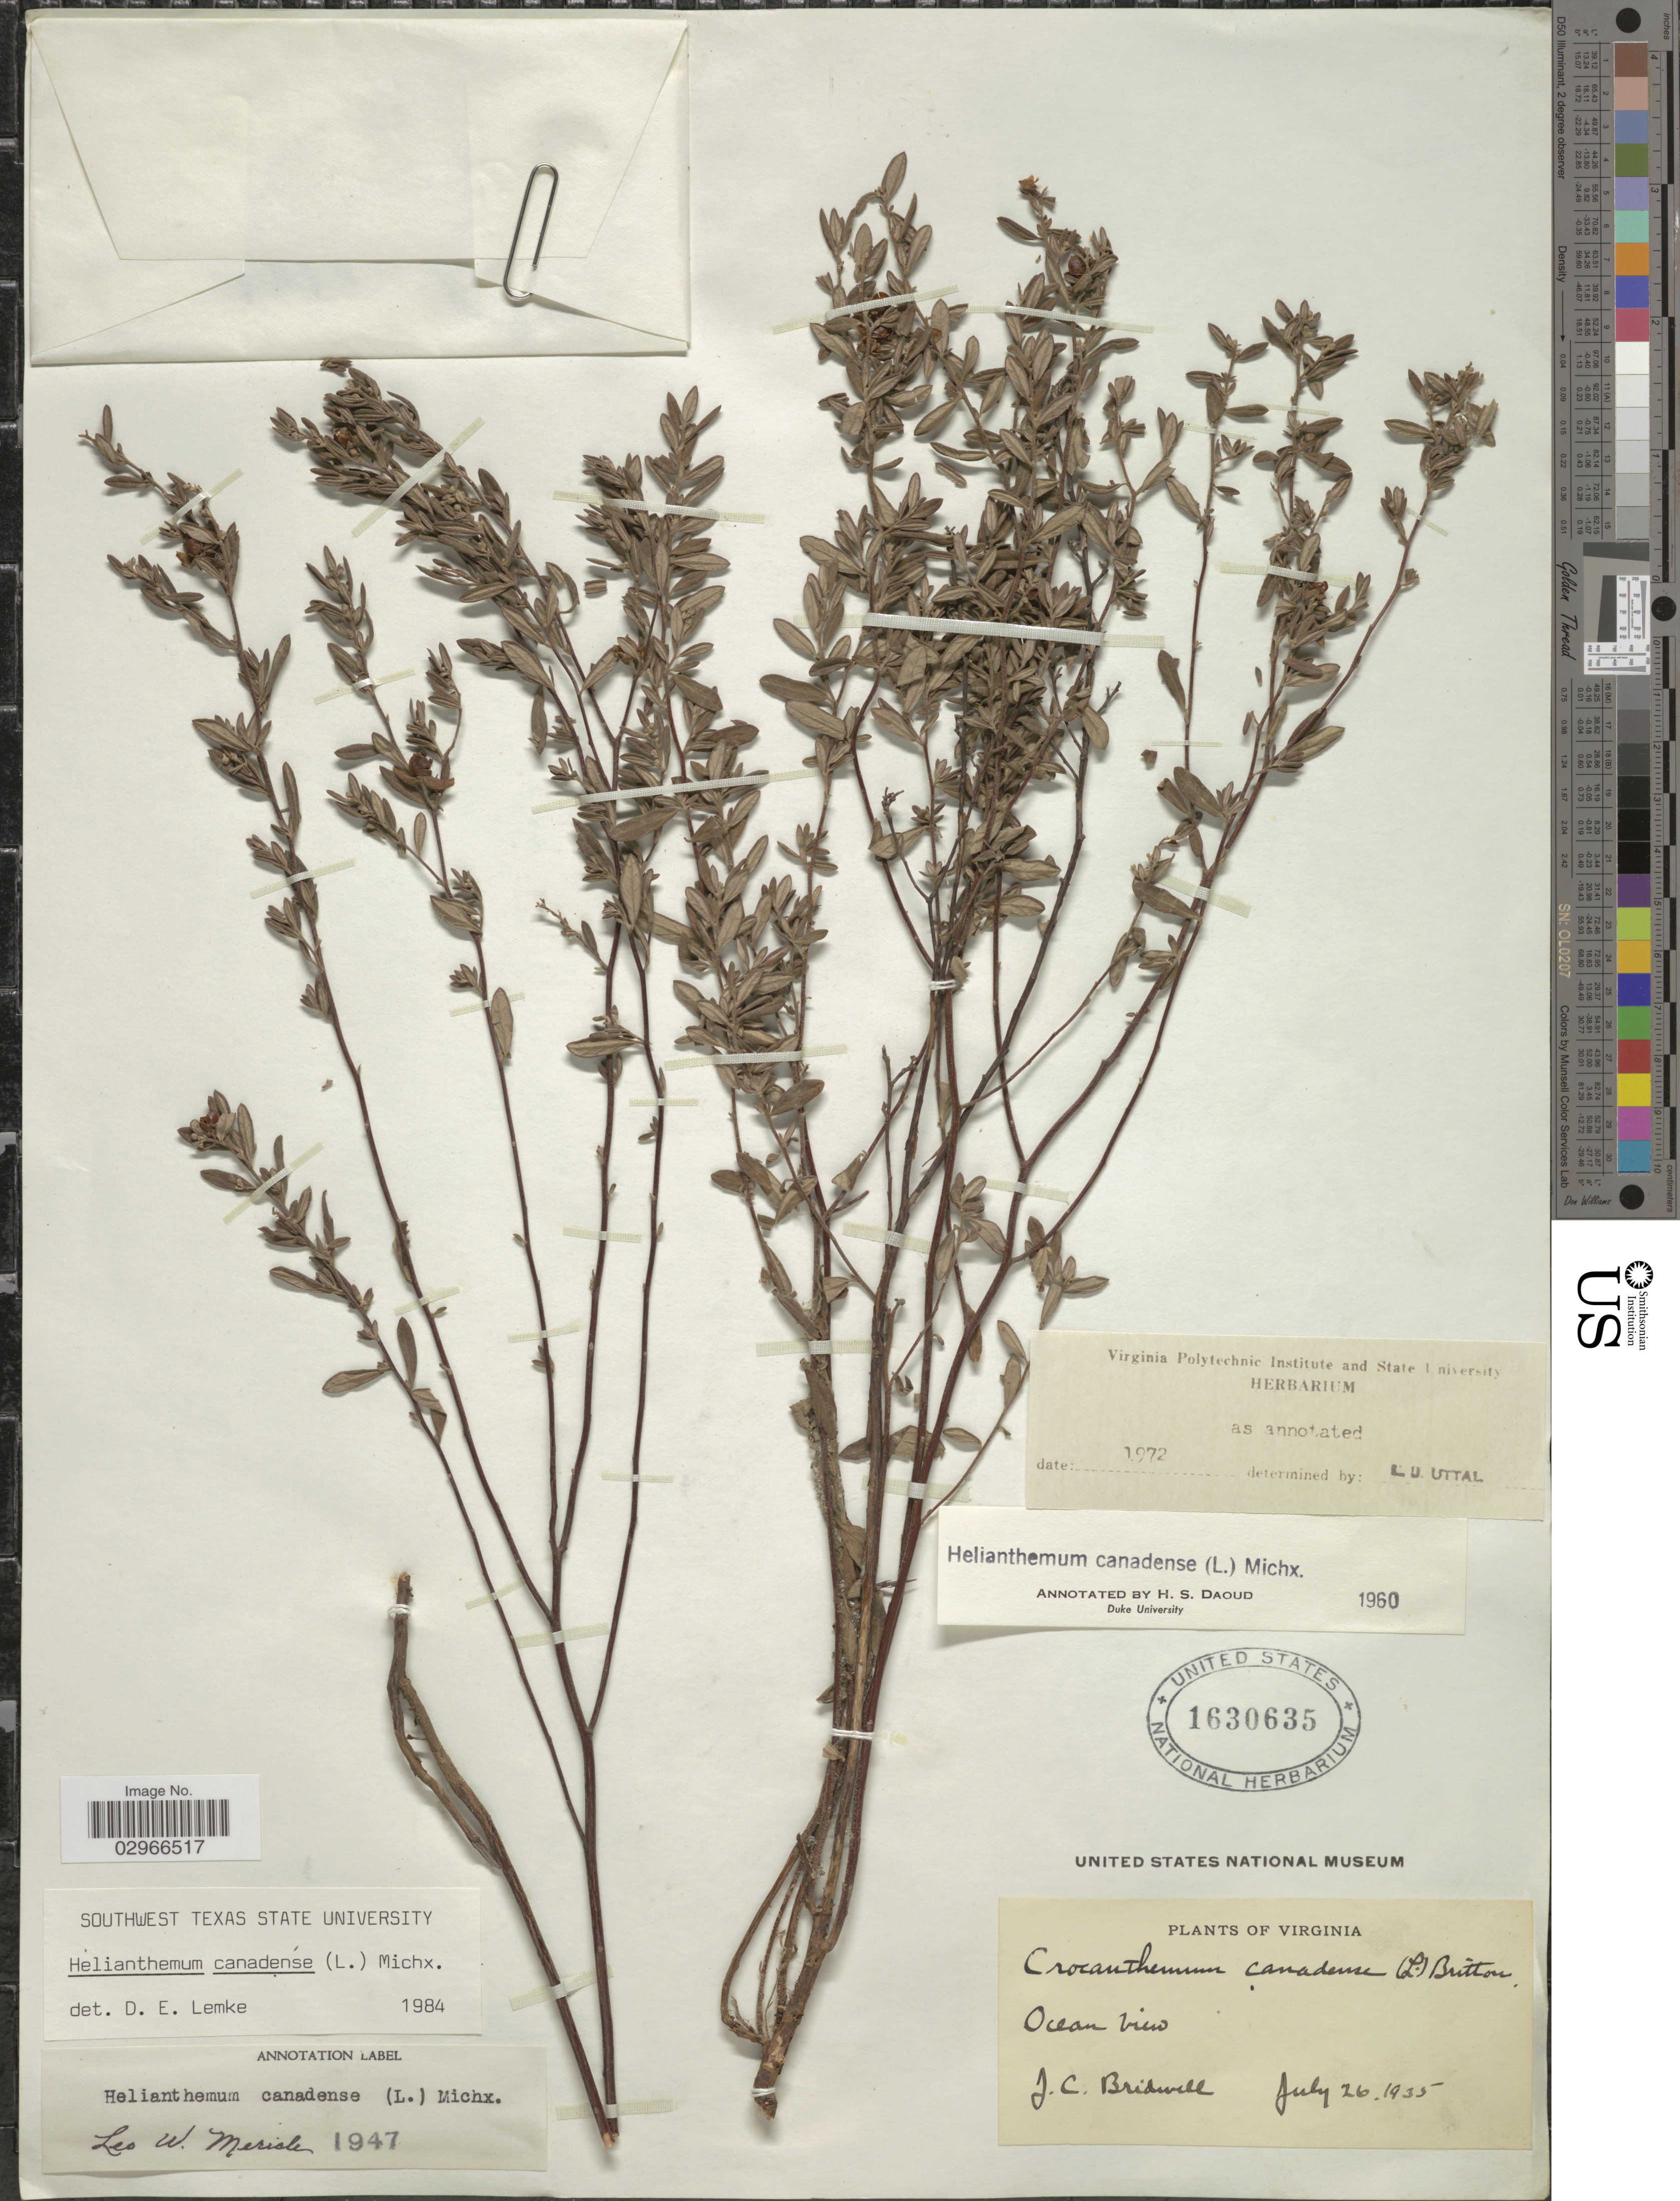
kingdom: Plantae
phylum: Tracheophyta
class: Magnoliopsida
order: Malvales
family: Cistaceae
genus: Helianthemum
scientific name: Helianthemum canadense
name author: (L.) Michx.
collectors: J. Bridwell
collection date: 1935-07-26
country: United States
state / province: Virginia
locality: Ocean View.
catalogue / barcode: US 1630635